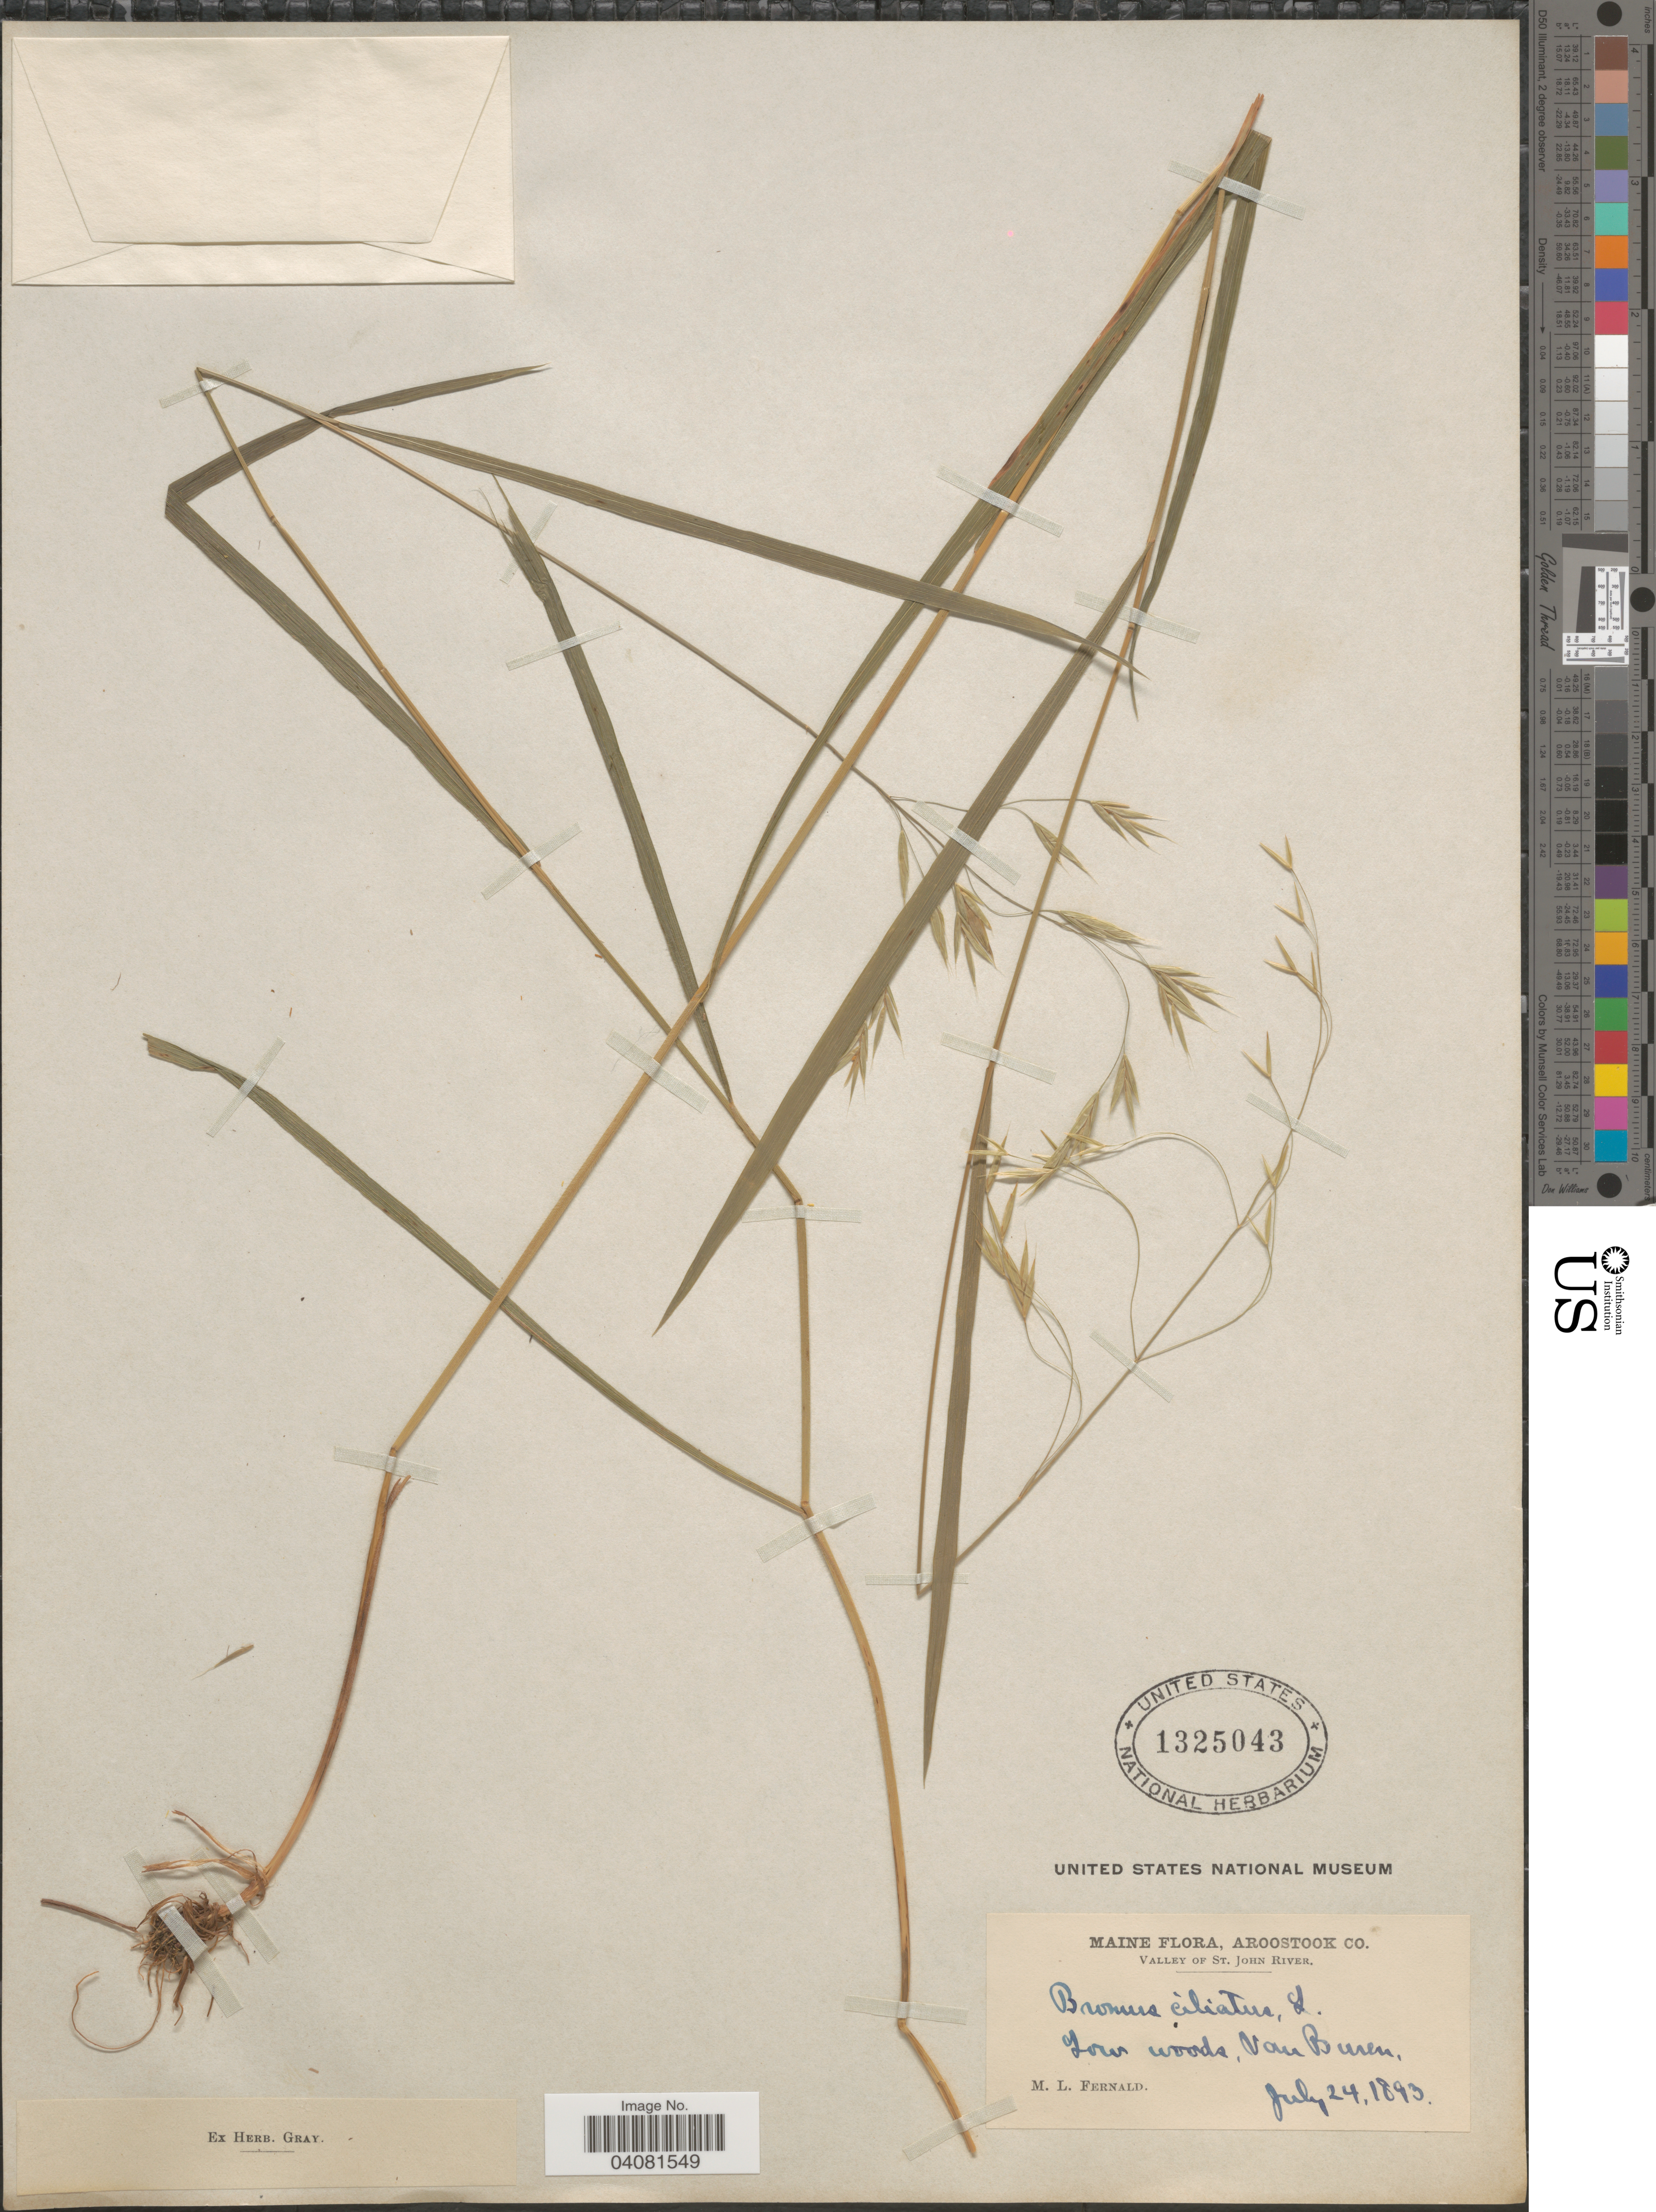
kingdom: Plantae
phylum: Tracheophyta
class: Liliopsida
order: Poales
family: Poaceae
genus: Bromus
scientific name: Bromus ciliatus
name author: L.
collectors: M. L. Fernald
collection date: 1893-07-24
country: United States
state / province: Maine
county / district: Aroostook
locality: Valley of St. John River. Van Buren.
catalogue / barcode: US 1325043